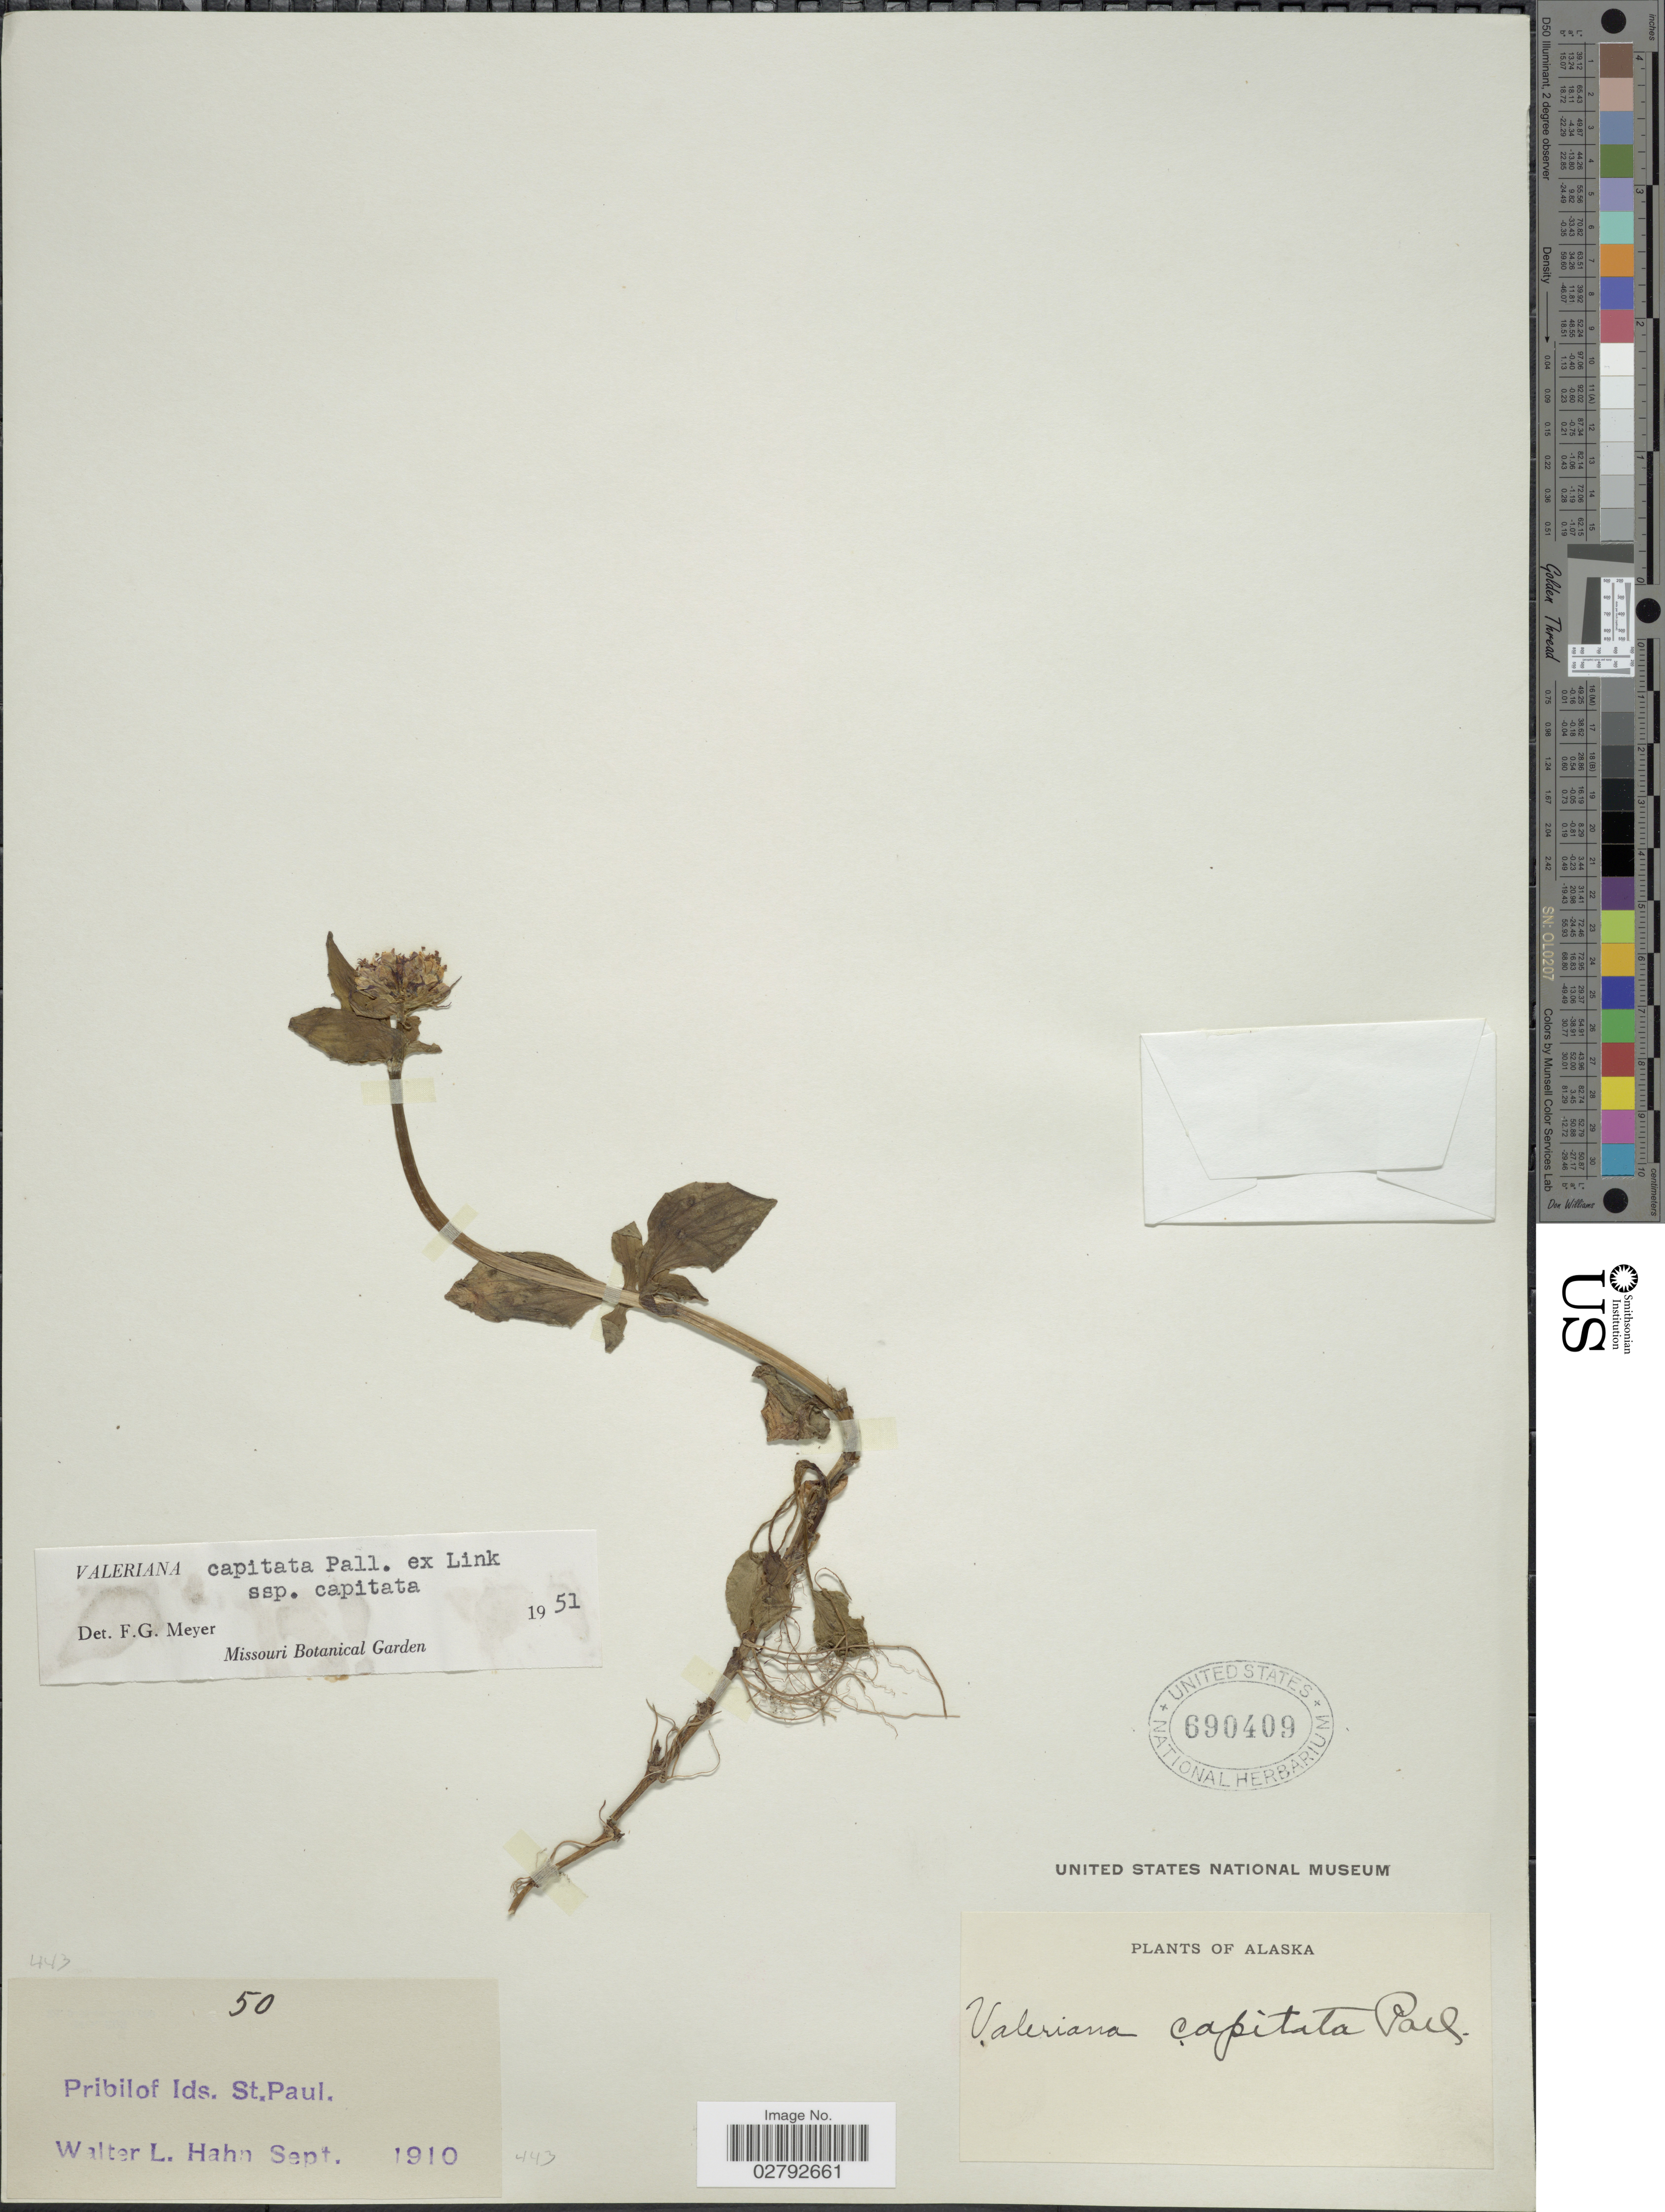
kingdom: Plantae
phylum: Tracheophyta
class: Magnoliopsida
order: Dipsacales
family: Caprifoliaceae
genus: Valeriana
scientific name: Valeriana capitata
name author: Link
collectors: W. L. Hahn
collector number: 50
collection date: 1910-09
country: United States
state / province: Alaska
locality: Pribilof Ids. St. Paul.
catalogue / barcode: US 690409